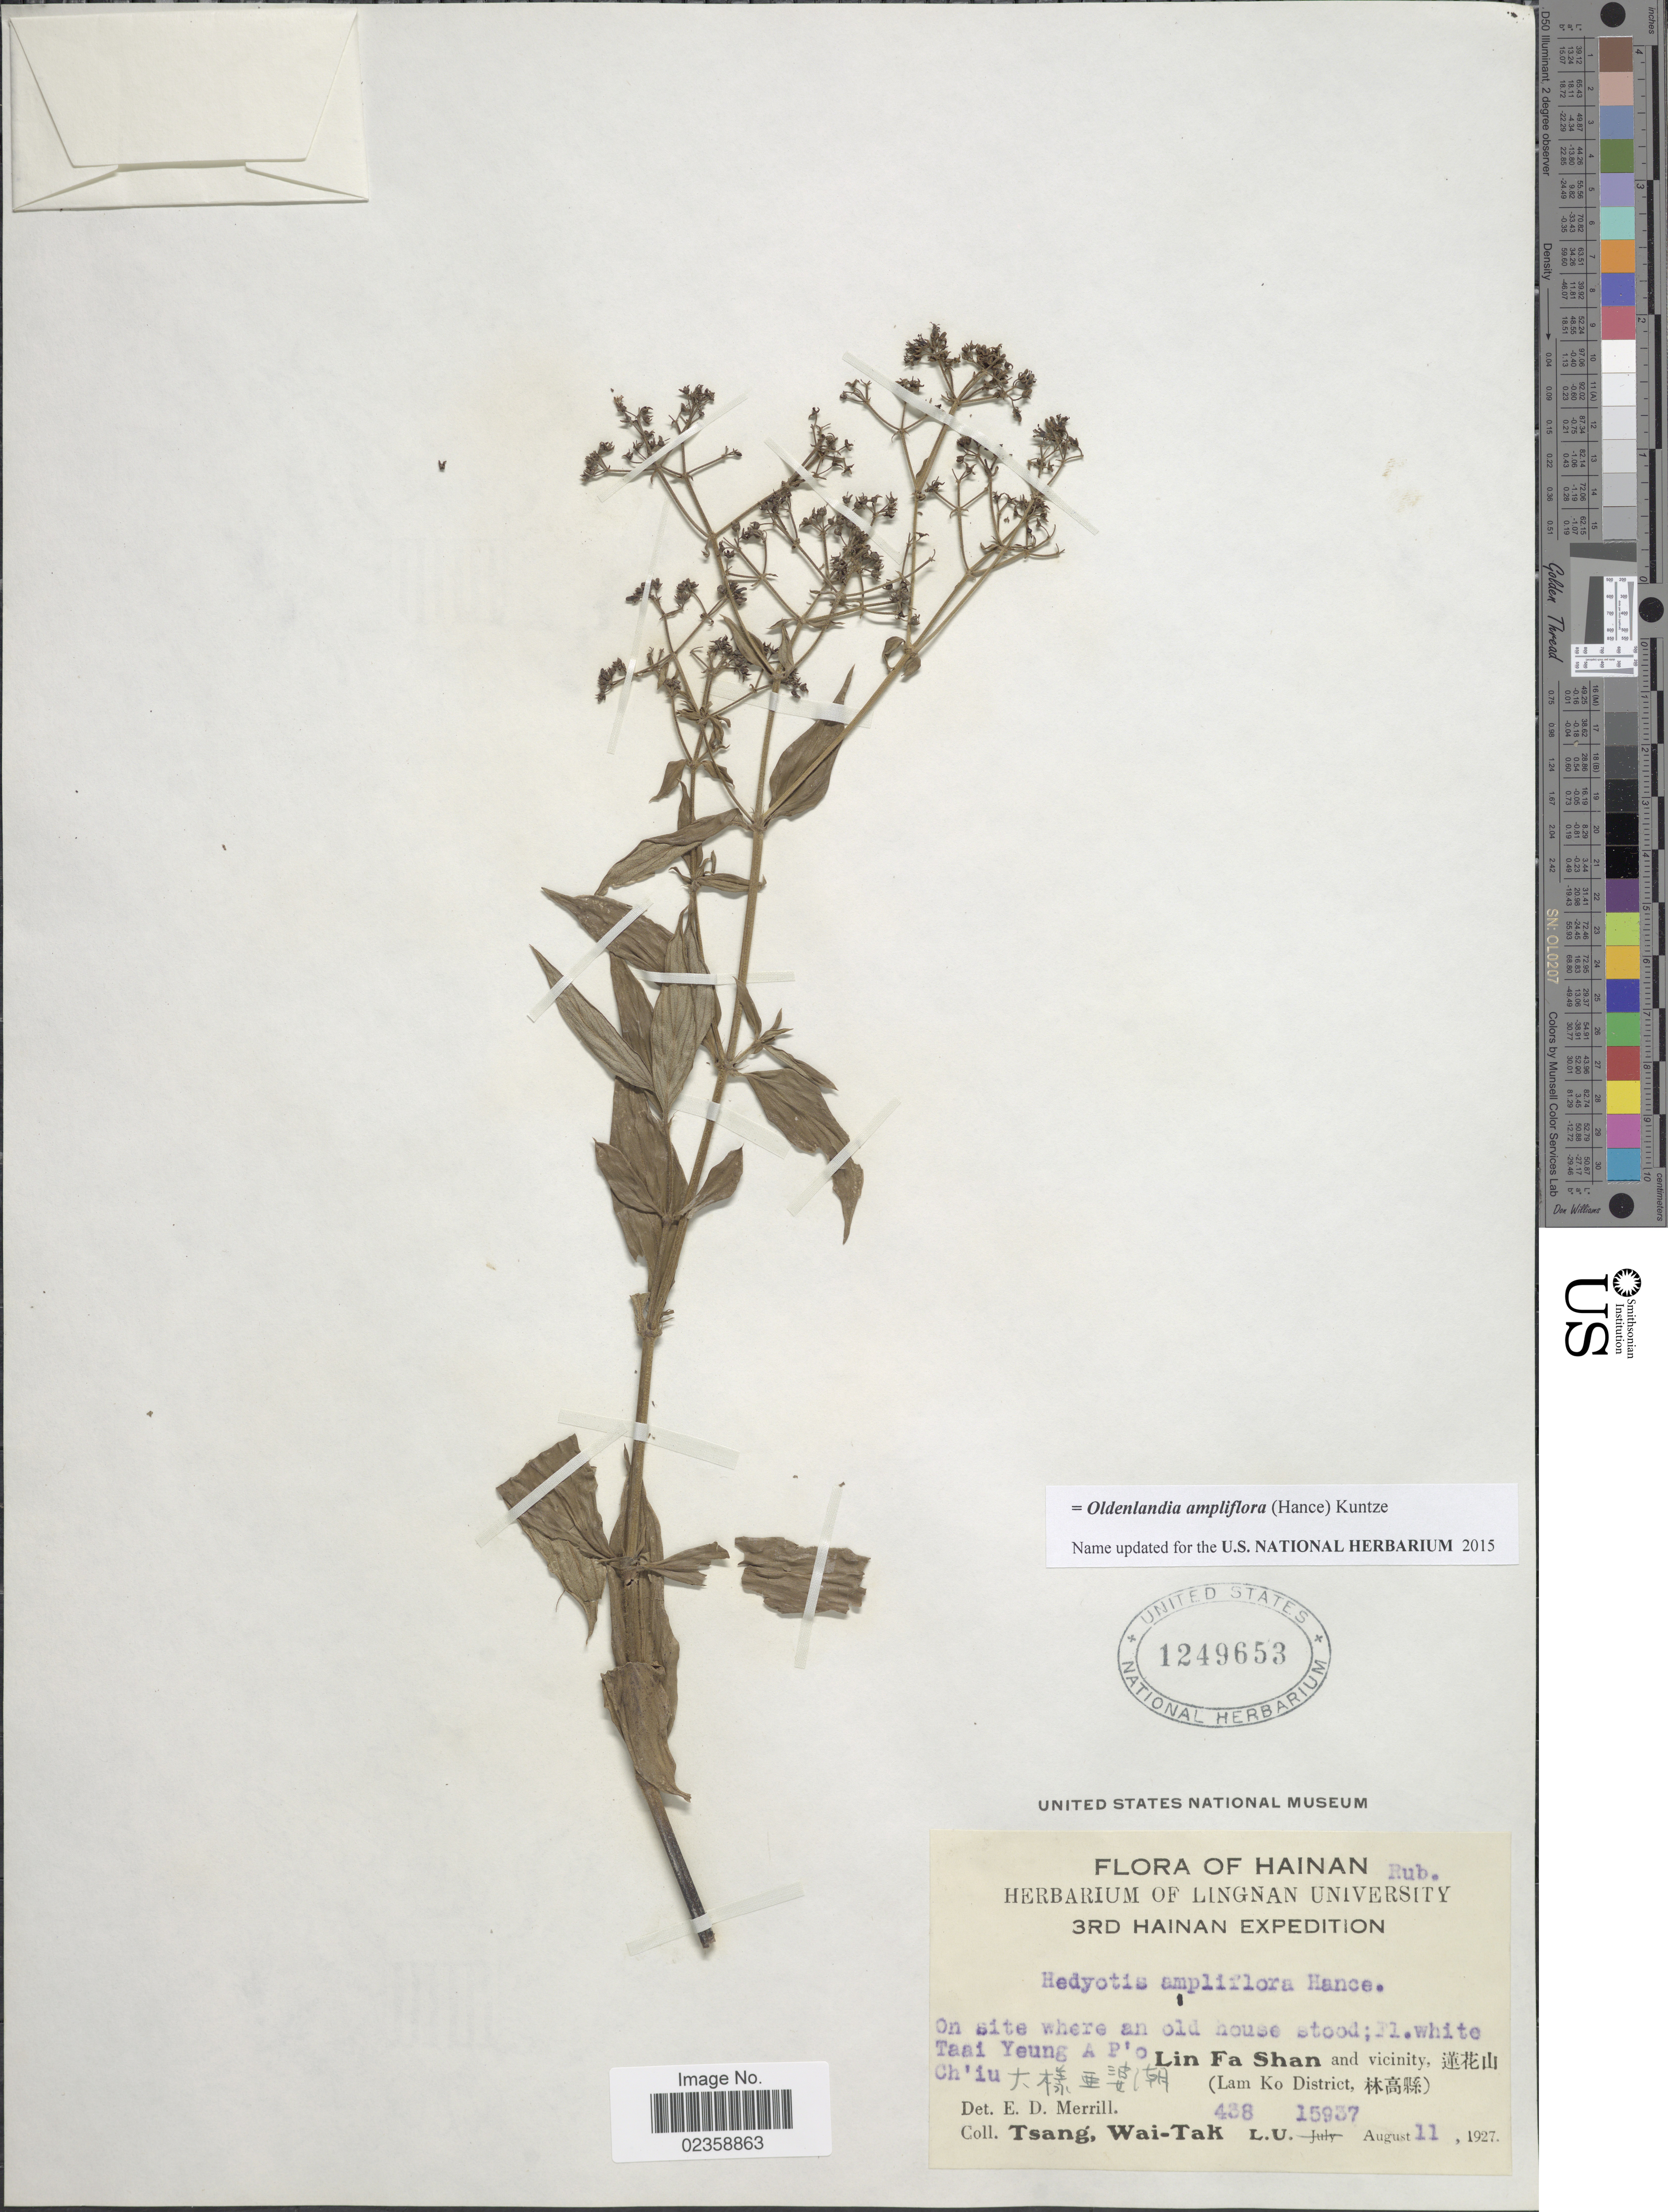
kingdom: Plantae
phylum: Tracheophyta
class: Magnoliopsida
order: Gentianales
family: Rubiaceae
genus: Oldenlandia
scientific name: Oldenlandia ampliflora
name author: (Hance) Kuntze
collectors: W. T. Tsang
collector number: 438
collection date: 1927-08-11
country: China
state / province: Hainan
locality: Taai Yeung A P'o Ch'iu. Lin Fa Shan and vicinity, (Lam Ko District)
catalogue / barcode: US 1249653